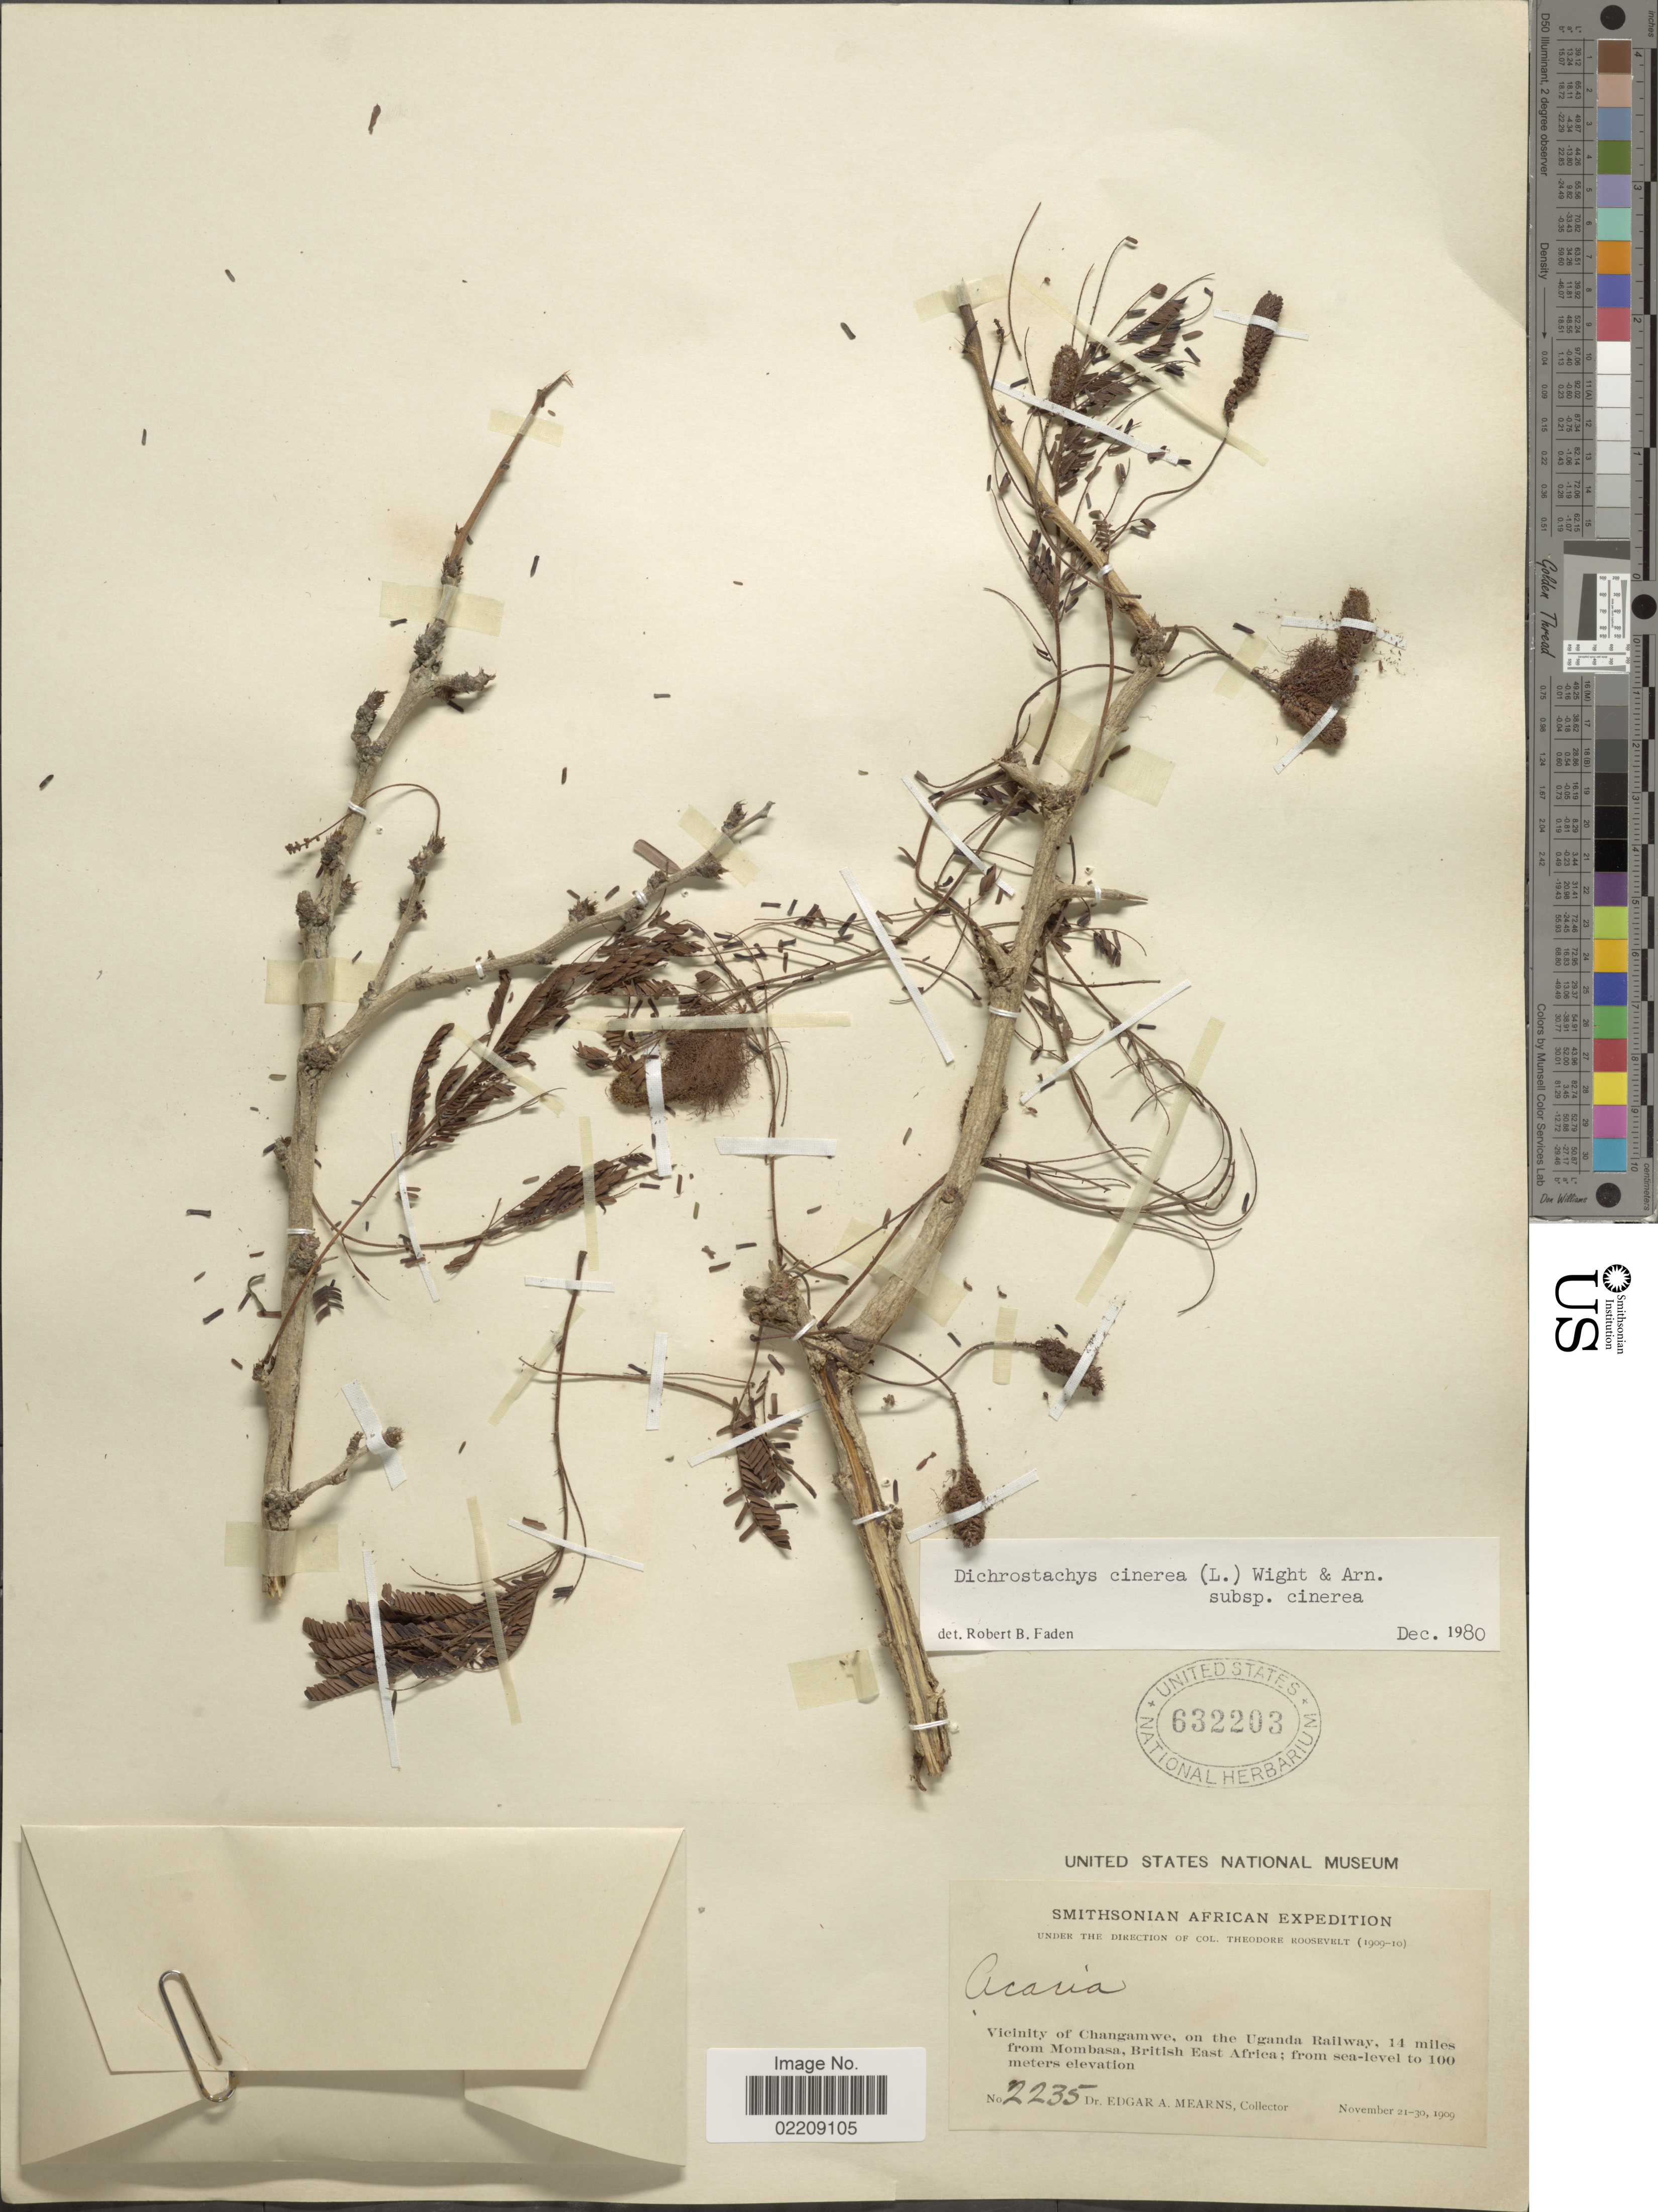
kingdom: Plantae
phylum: Tracheophyta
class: Magnoliopsida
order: Fabales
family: Fabaceae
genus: Dichrostachys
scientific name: Dichrostachys cinerea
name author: (L.) Wight & Arn.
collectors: E. A. Mearns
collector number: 2235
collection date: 1909-11-21/1909-11-30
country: Uganda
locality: Vicinity of Changamwe, on the Uganda Railway, 14 miles from Mombasa, British East Africa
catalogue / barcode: US 632203